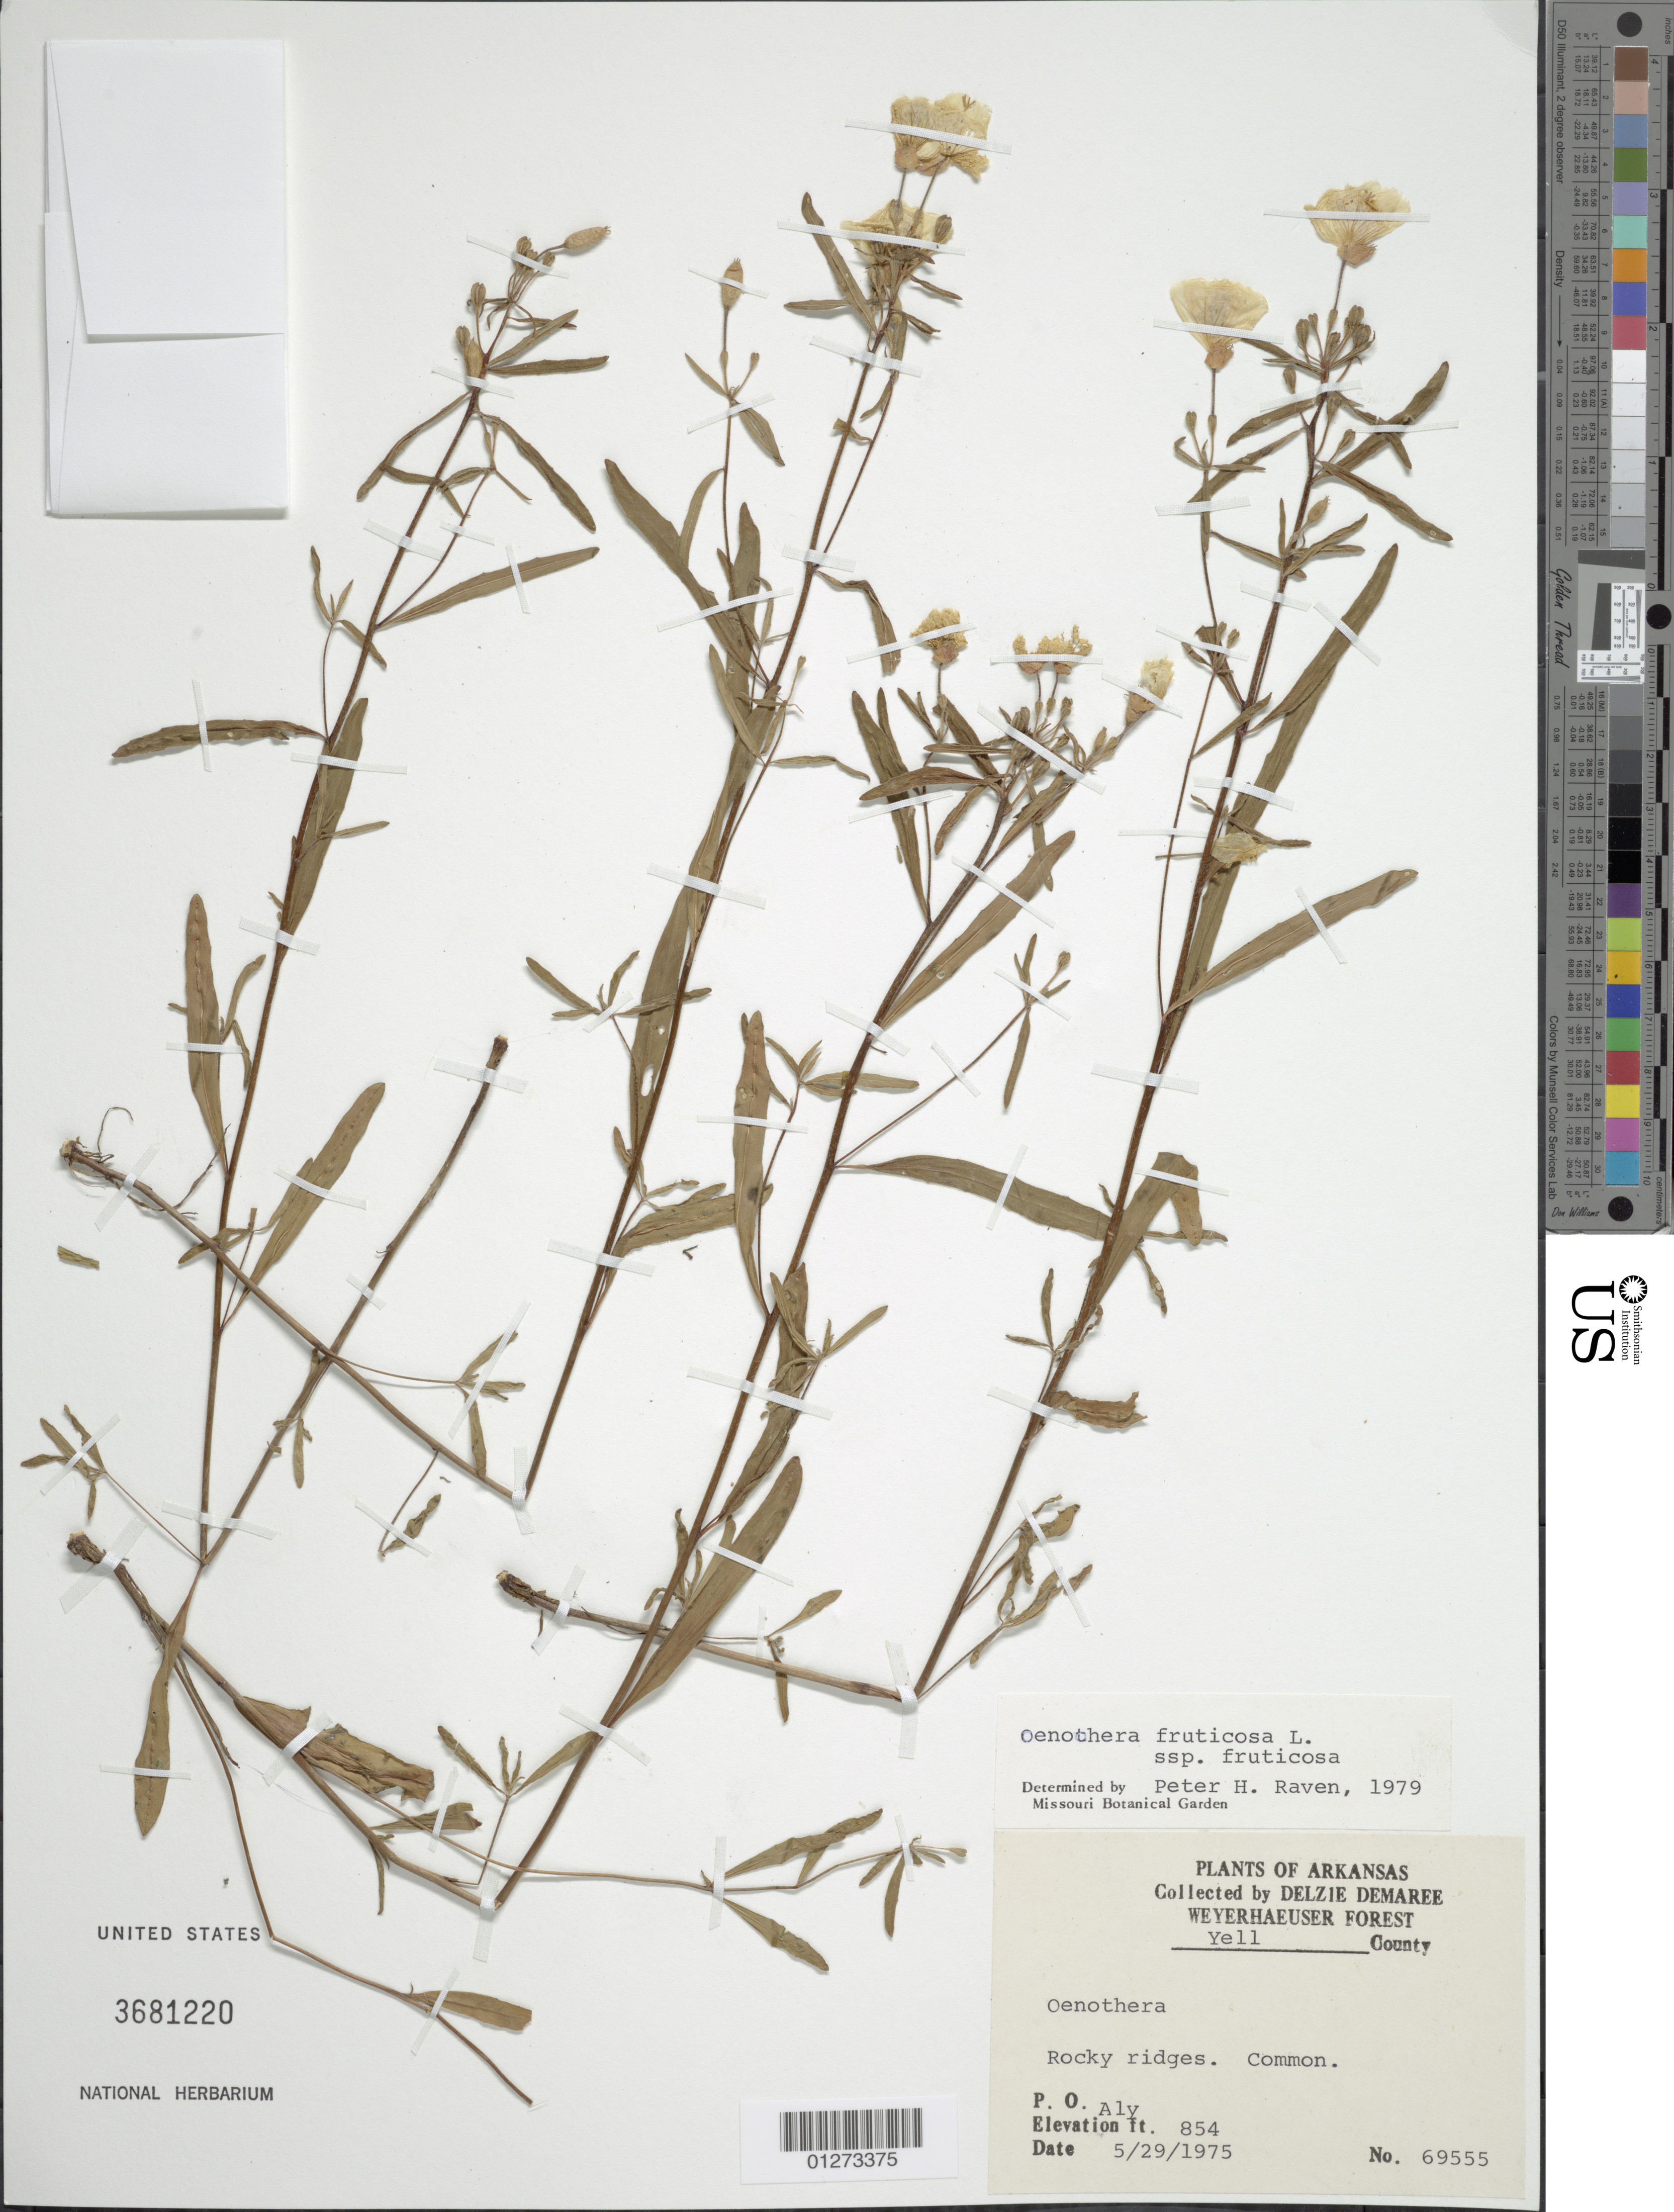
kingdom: Plantae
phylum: Tracheophyta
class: Magnoliopsida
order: Myrtales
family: Onagraceae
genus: Oenothera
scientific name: Oenothera fruticosa subsp. fruticosa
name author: L.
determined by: Raven, P. H.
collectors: D. Demaree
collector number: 69555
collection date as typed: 5/29/1975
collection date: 1975-05-29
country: United States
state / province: Arkansas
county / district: Yell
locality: Aly, rocky ridges.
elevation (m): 260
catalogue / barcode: US 3681220